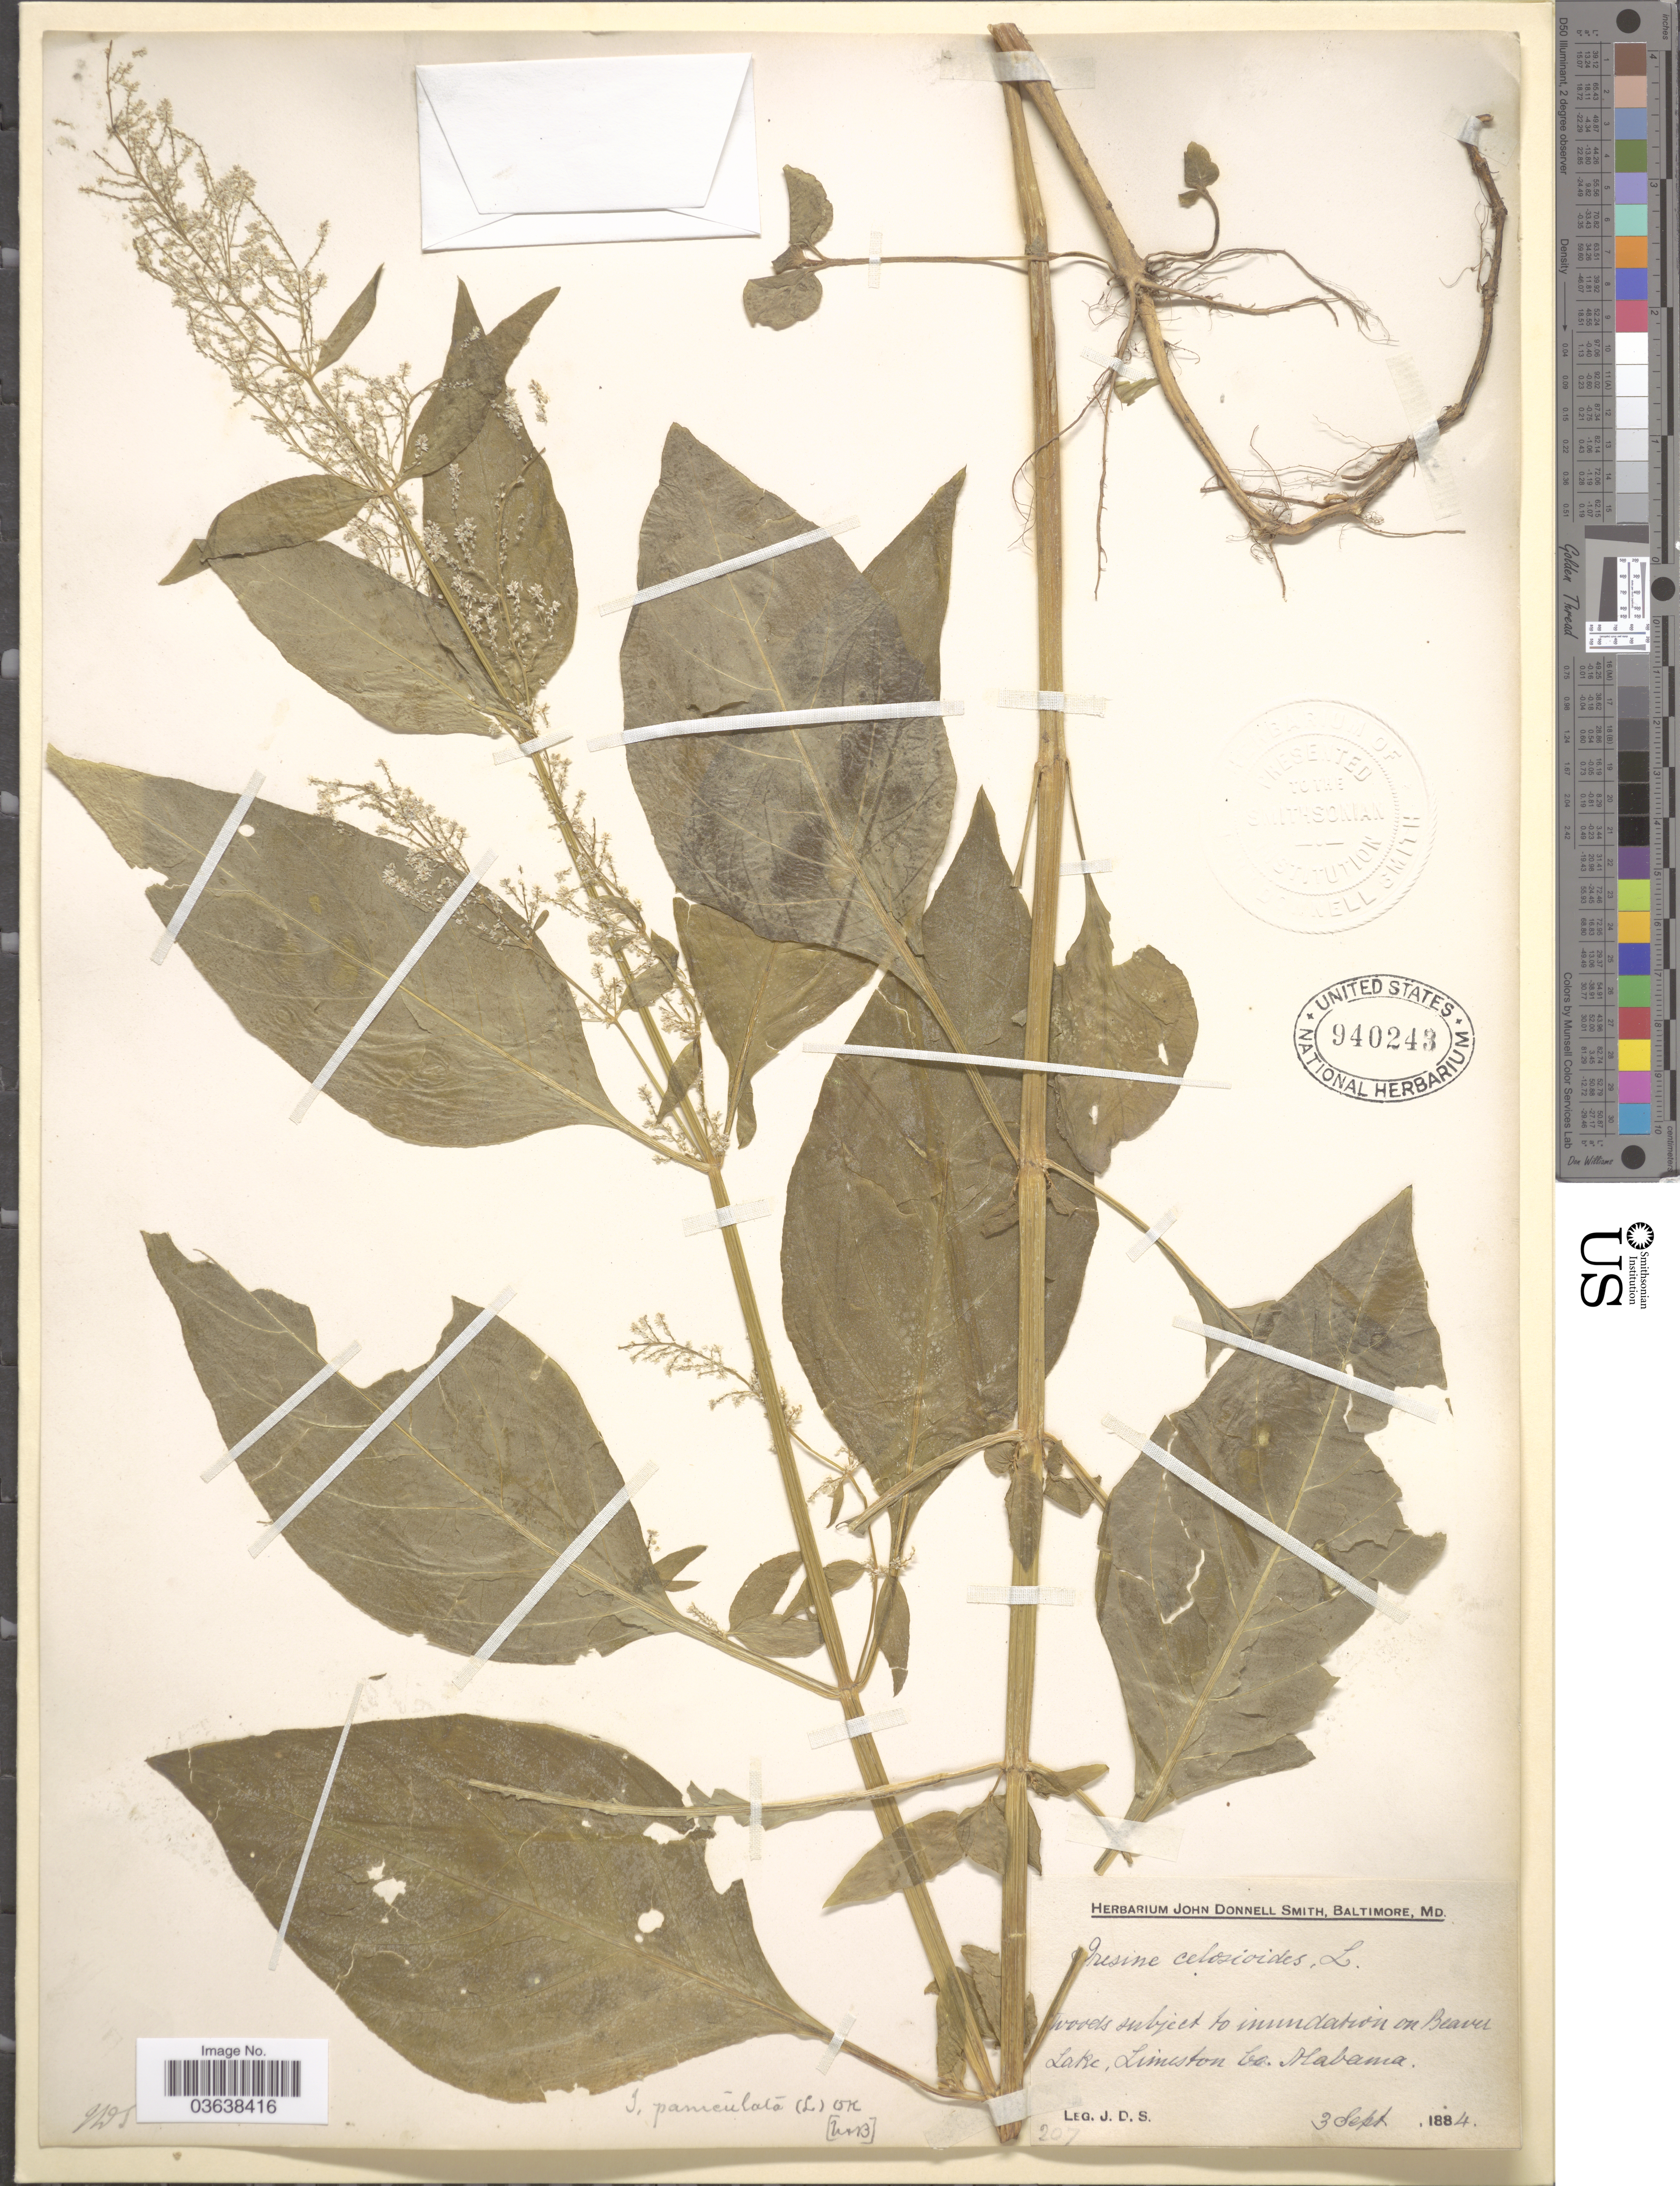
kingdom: Plantae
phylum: Tracheophyta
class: Magnoliopsida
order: Caryophyllales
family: Amaranthaceae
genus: Iresine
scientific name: Iresine celosia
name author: L.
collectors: J. Donnell Smith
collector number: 207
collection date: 1884-09-03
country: United States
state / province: Alabama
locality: On Beaver Lake, Limeston Co.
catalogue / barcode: US 940243